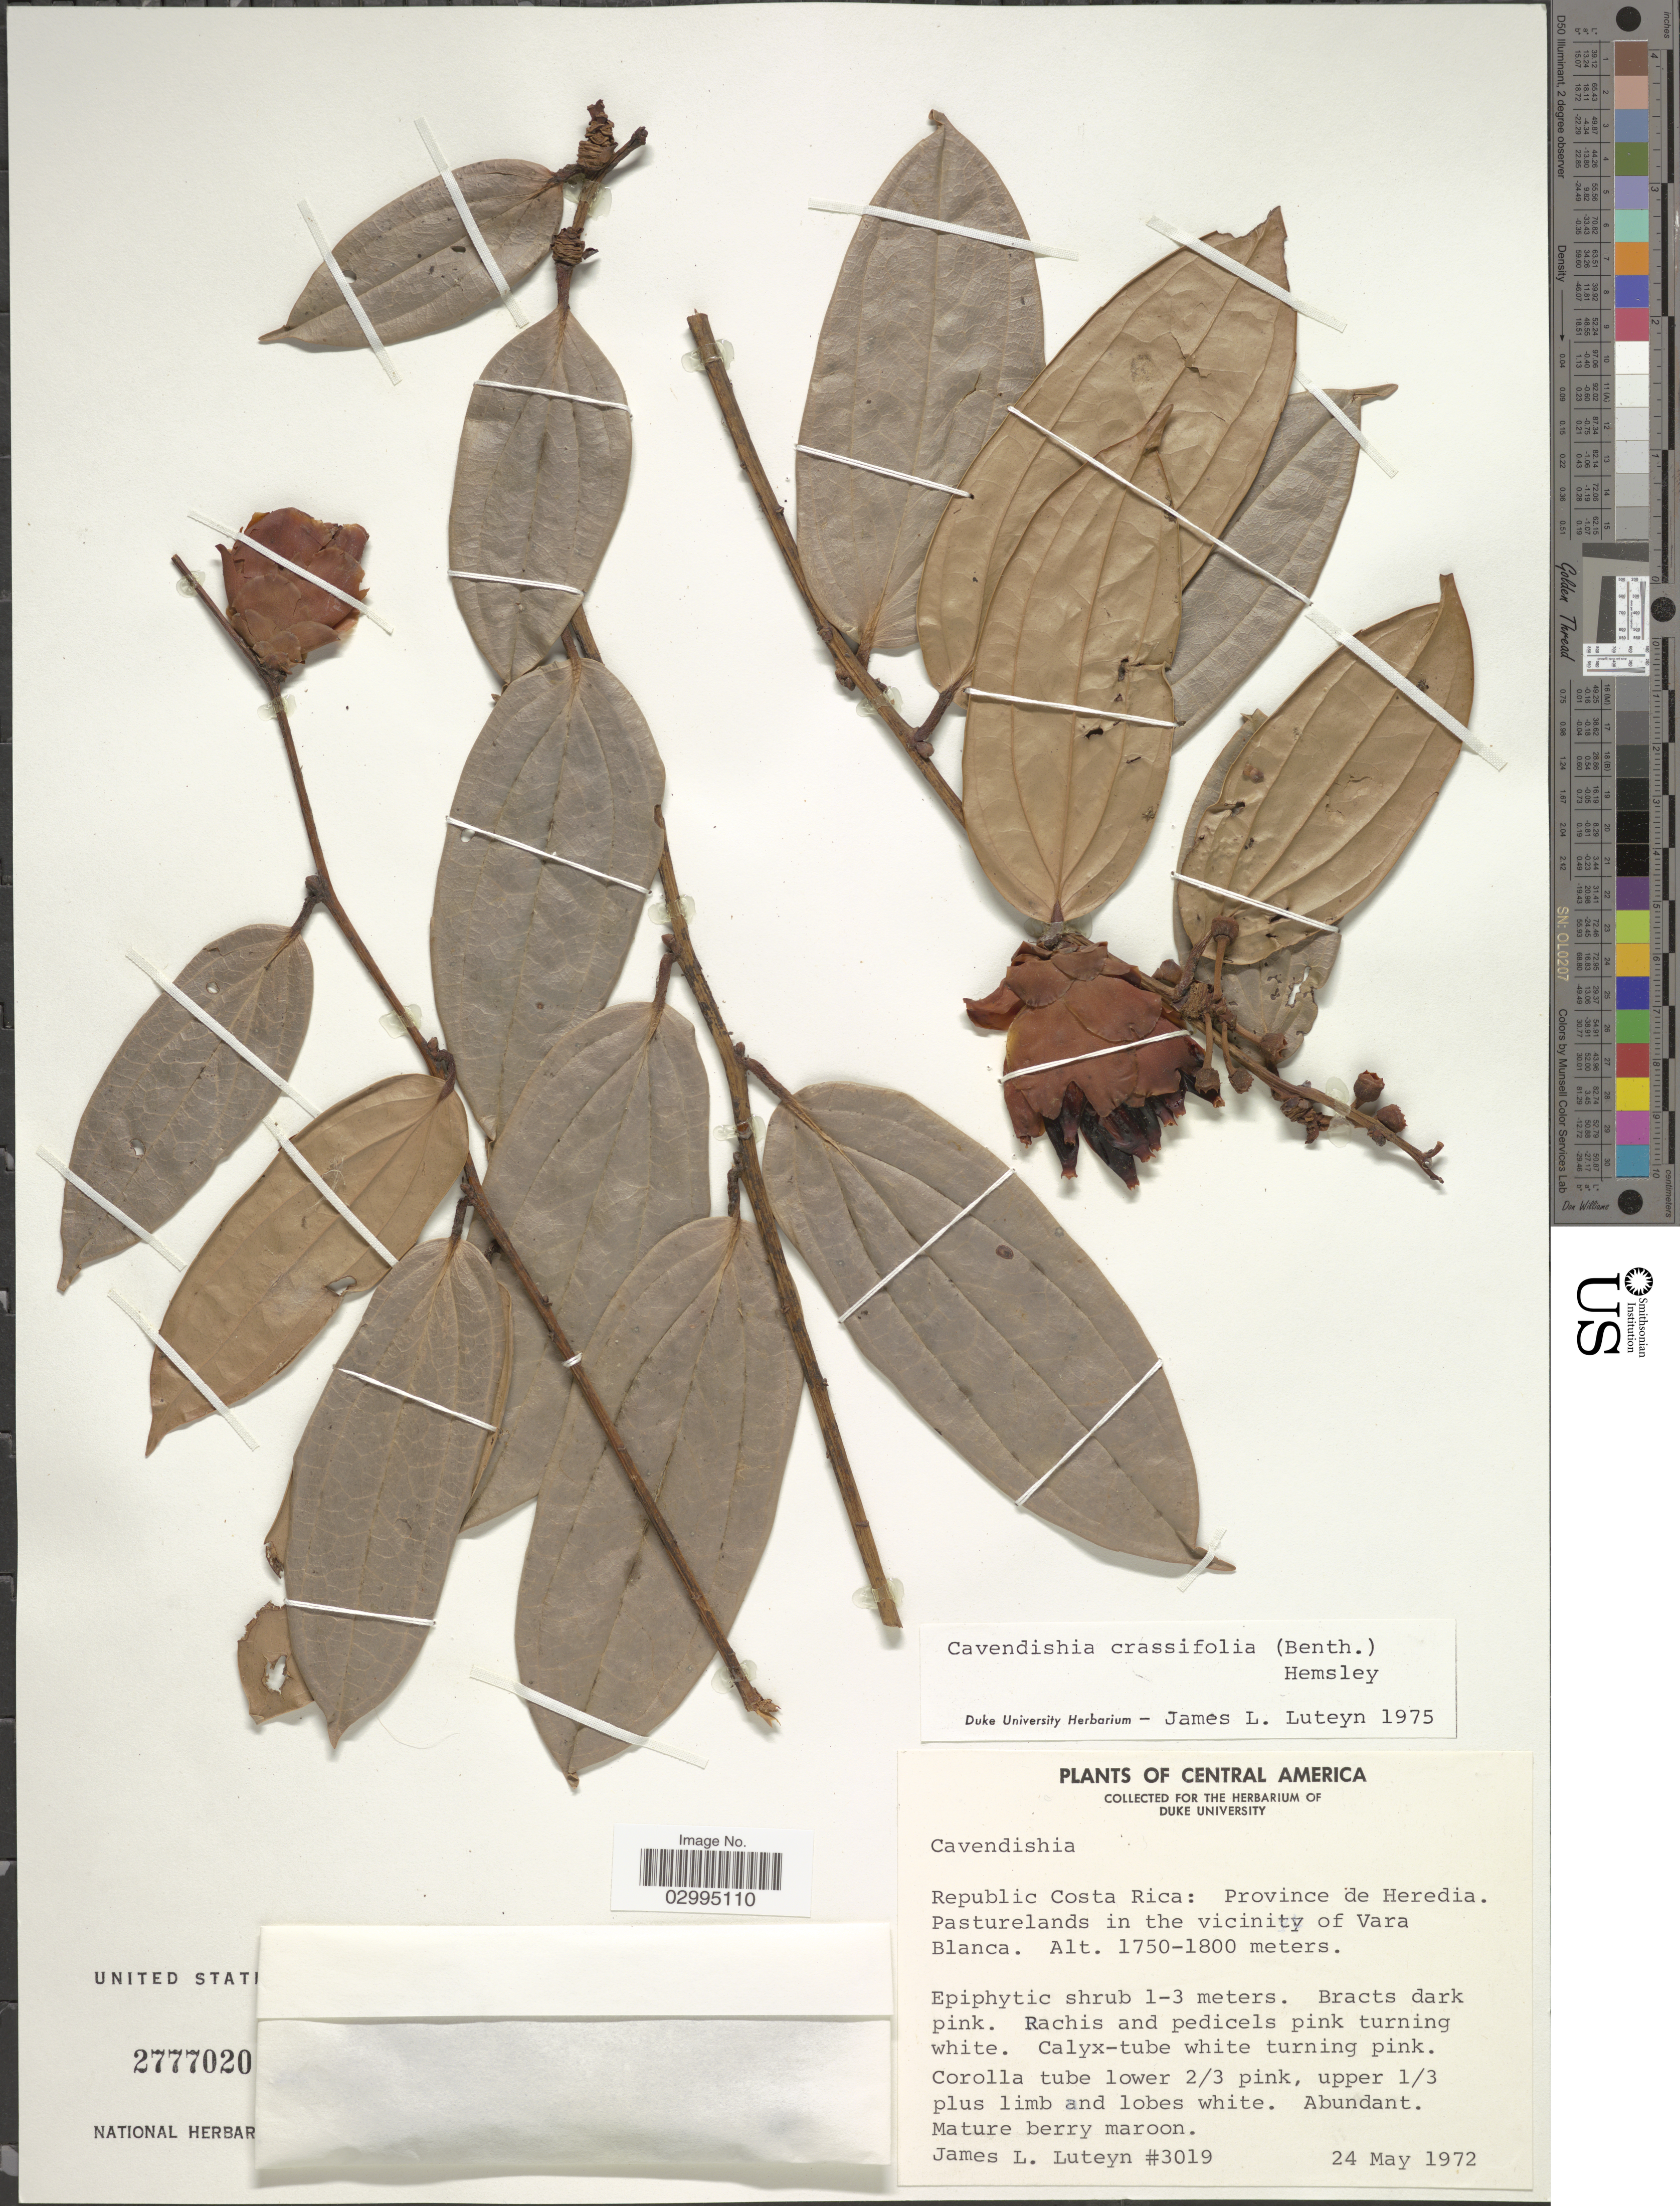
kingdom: Plantae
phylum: Tracheophyta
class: Magnoliopsida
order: Ericales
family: Ericaceae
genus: Cavendishia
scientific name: Cavendishia crassifolia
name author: (Benth.) Hemsl.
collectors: J. L. Luteyn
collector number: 3019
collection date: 1972-05-24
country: Costa Rica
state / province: Heredia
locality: Republic of Costa Rica: Province of Heredia. Pasturelands in the vicinity of Vara Blanca.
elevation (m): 1750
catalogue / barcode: US 2777020